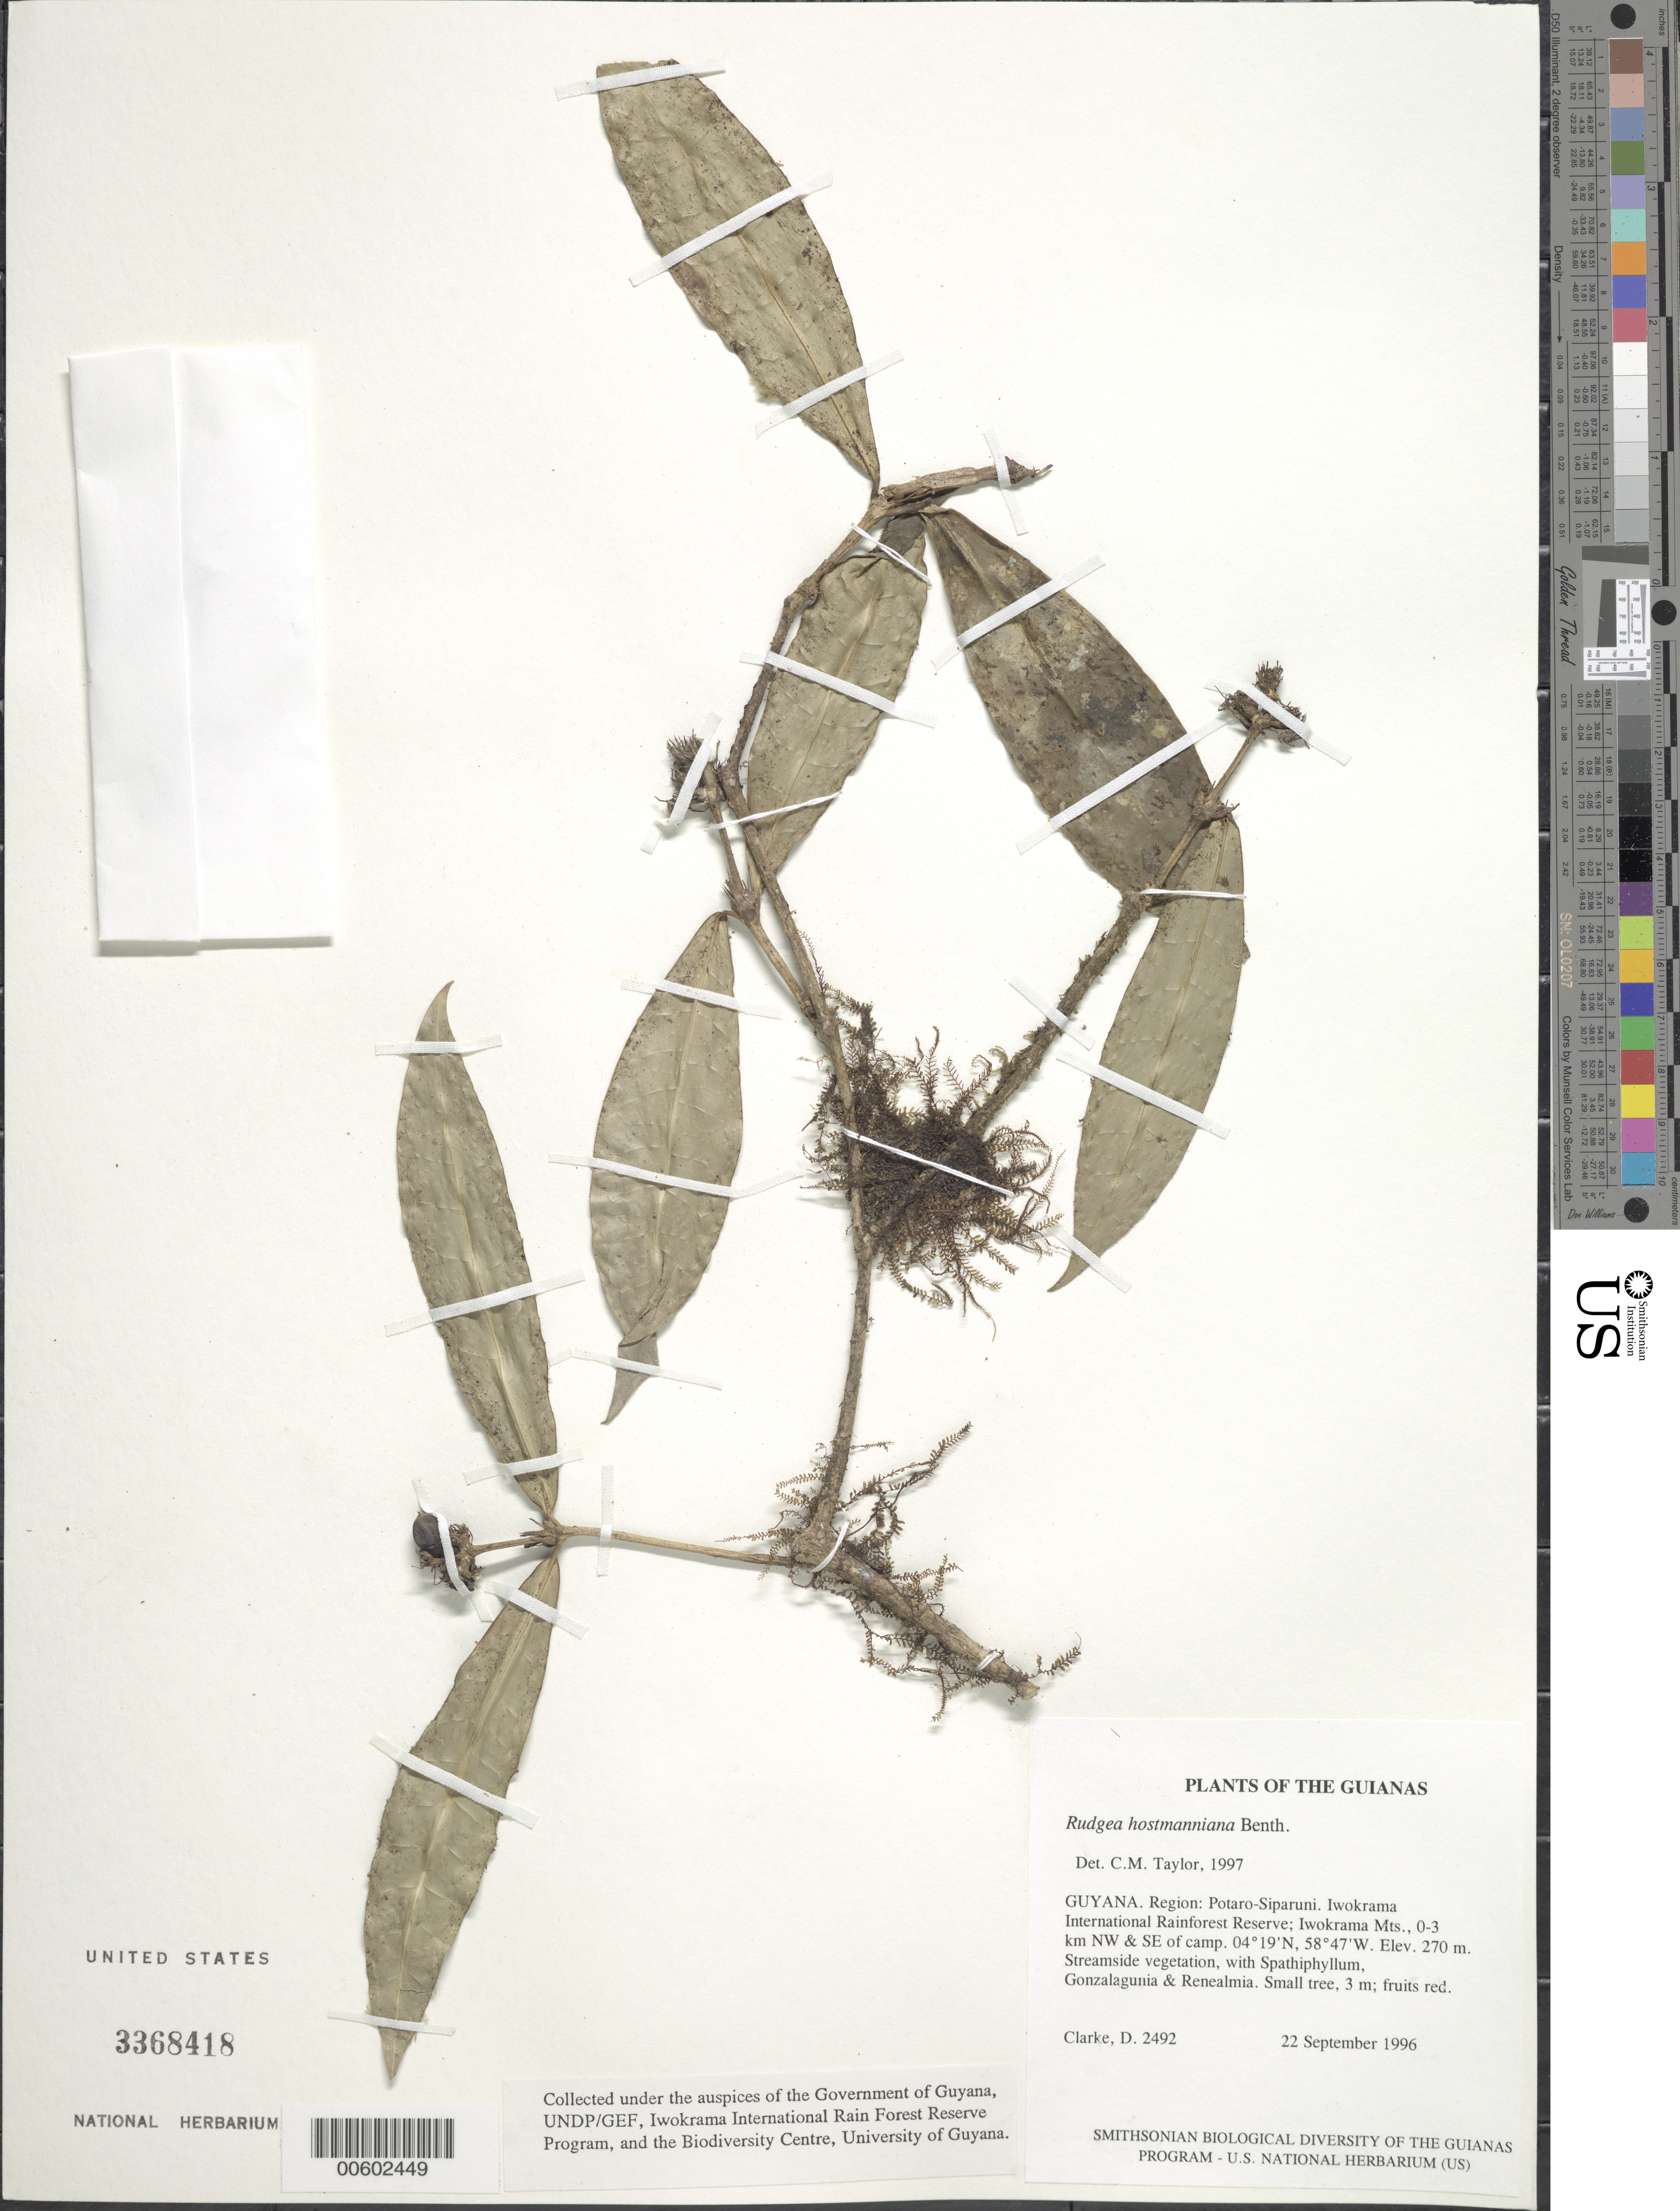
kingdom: Plantae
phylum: Tracheophyta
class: Magnoliopsida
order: Gentianales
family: Rubiaceae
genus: Rudgea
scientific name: Rudgea hostmanniana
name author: Benth.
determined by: Taylor, Charlotte M.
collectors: H. D. Clarke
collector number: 2492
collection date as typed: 22 September 1996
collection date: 1996-09-22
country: Guyana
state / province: Potaro-Siparuni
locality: Iwokrama International Rainforest Reserve; Iwokrama Mts., 0-3 km NW & SE of camp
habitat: Streamside vegetation, with Spathiphyllum, Gonzalagunia & Renealmia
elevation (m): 270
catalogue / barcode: US 3368418